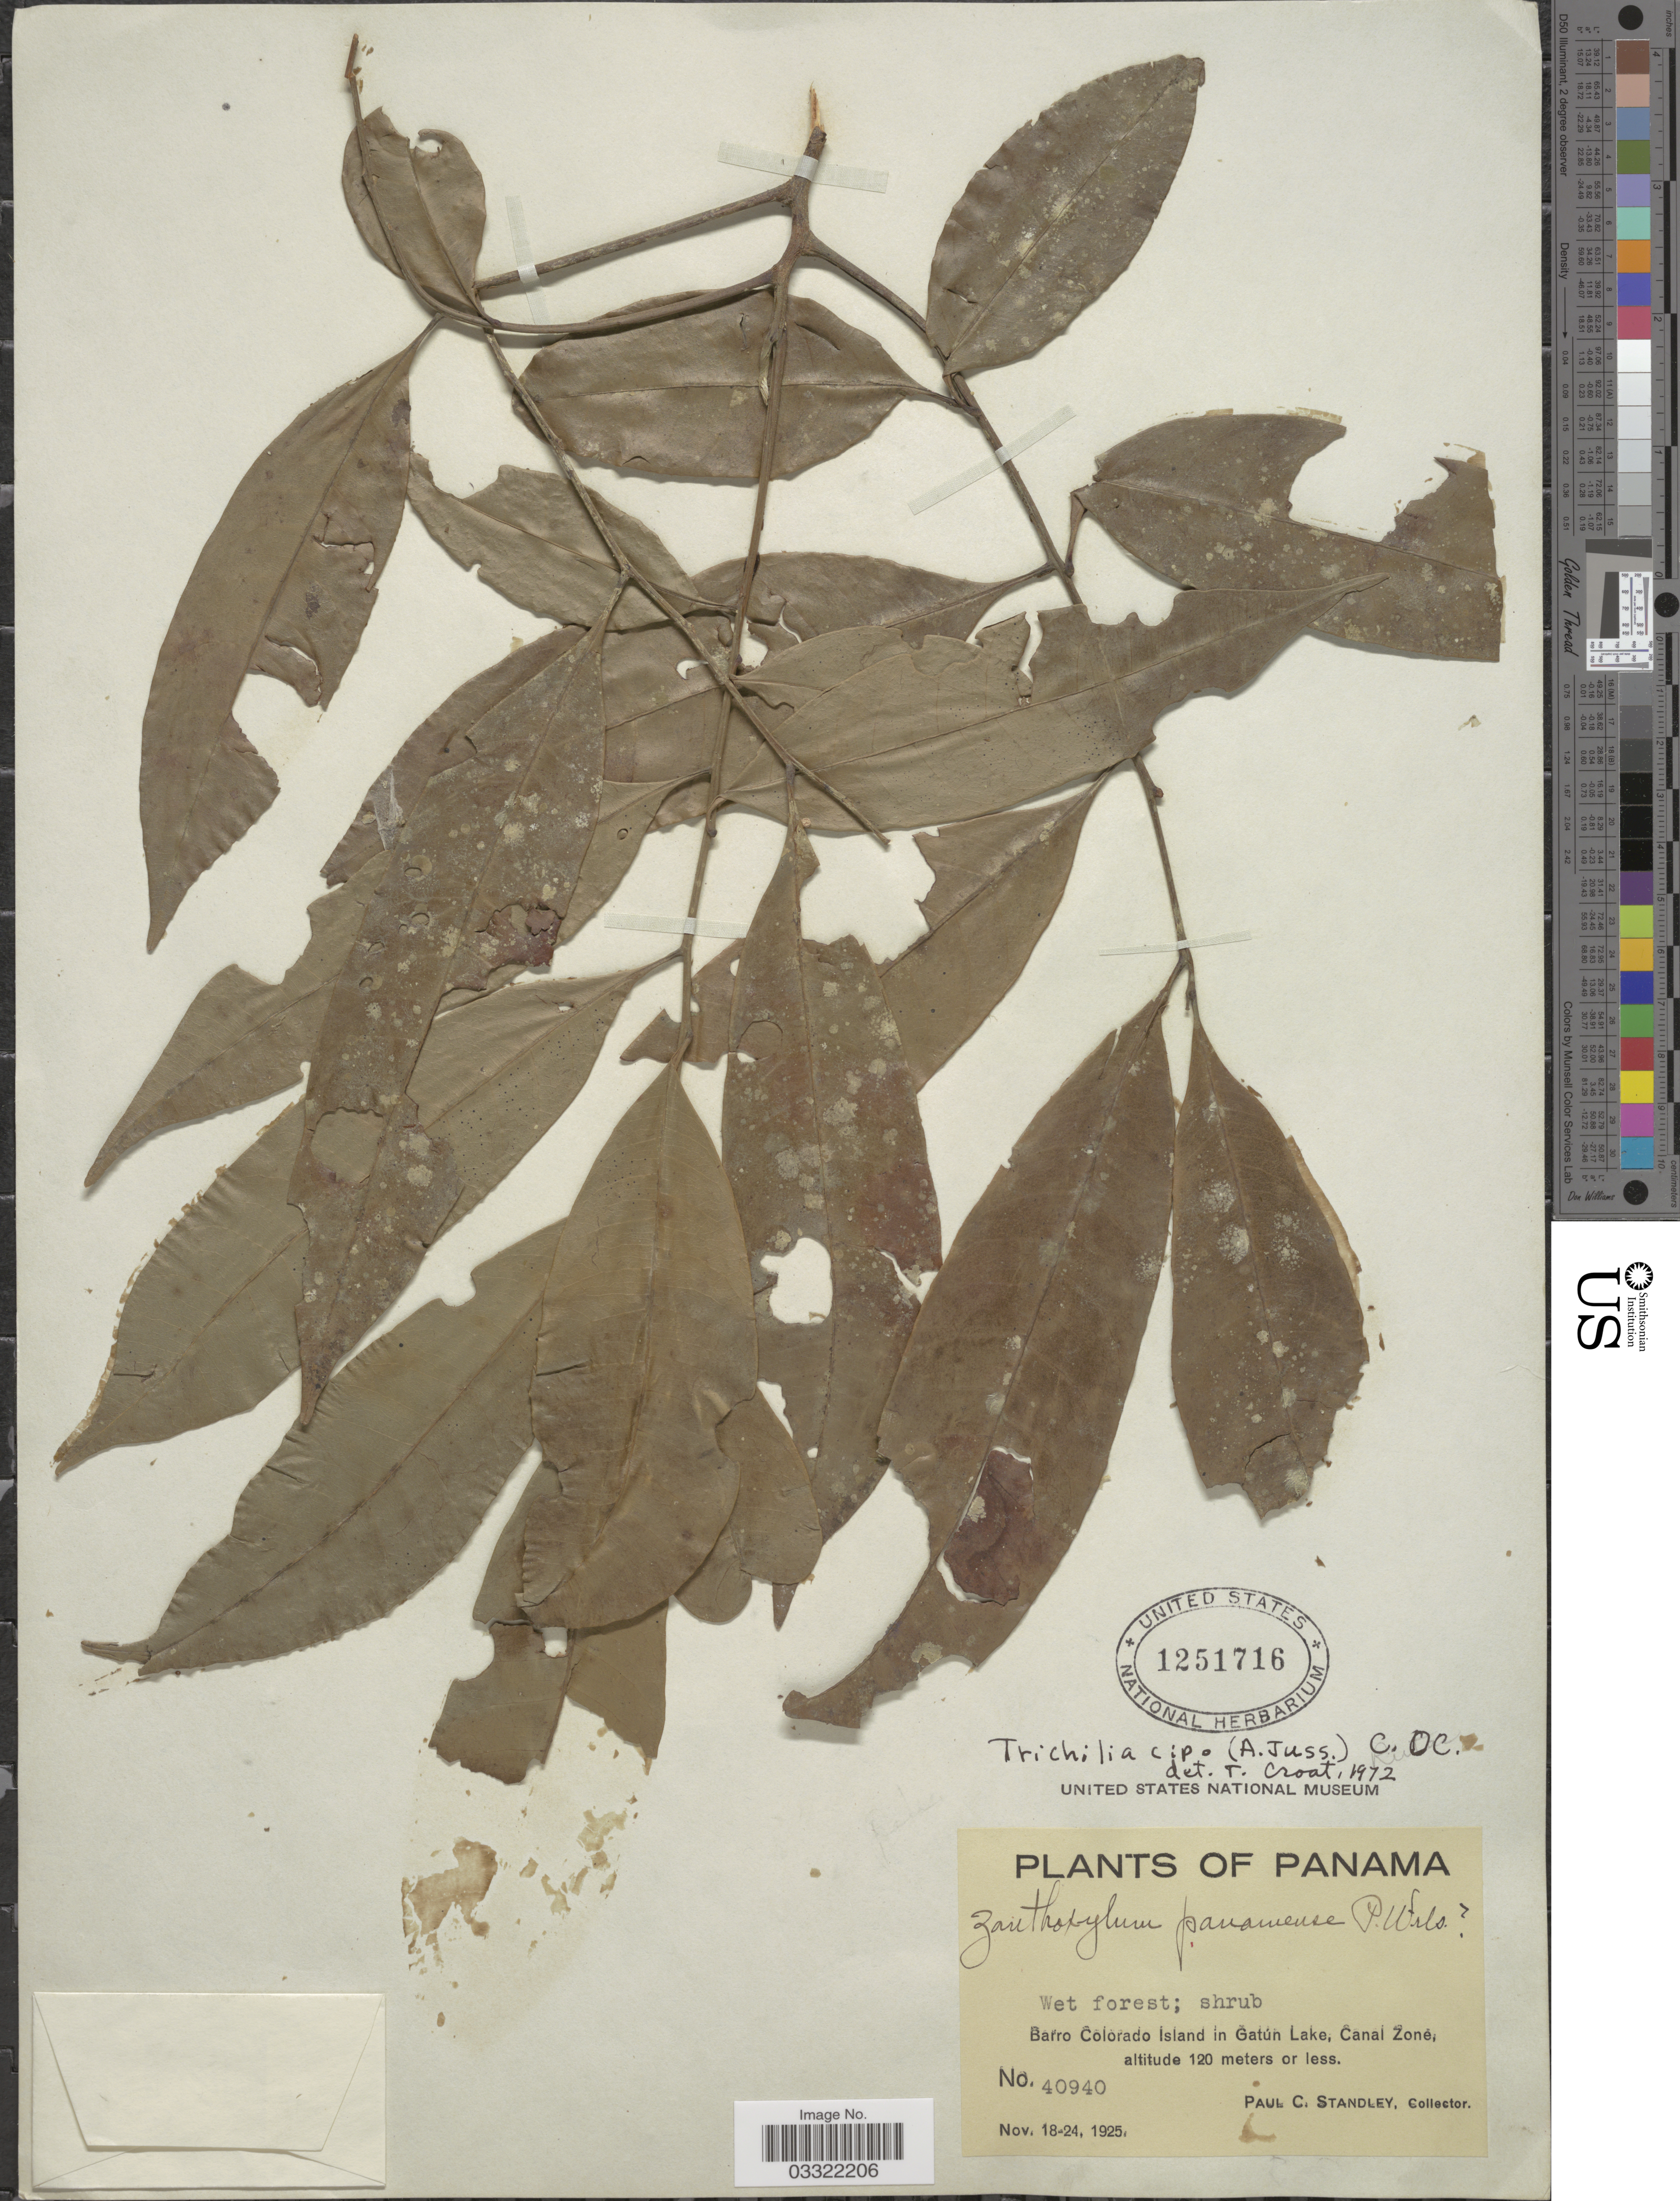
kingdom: Plantae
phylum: Tracheophyta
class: Magnoliopsida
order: Sapindales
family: Meliaceae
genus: Trichilia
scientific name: Trichilia cipo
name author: (A. Juss.) C. DC.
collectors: P. C. Standley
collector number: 40940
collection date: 1925-11-18/1925-11-24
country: Panama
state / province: Panamá Oeste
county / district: Canal Zone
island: Barro Colorado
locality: Barro Colorado Island in Gatun Lake, Canal Zone.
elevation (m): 120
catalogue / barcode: US 1251716